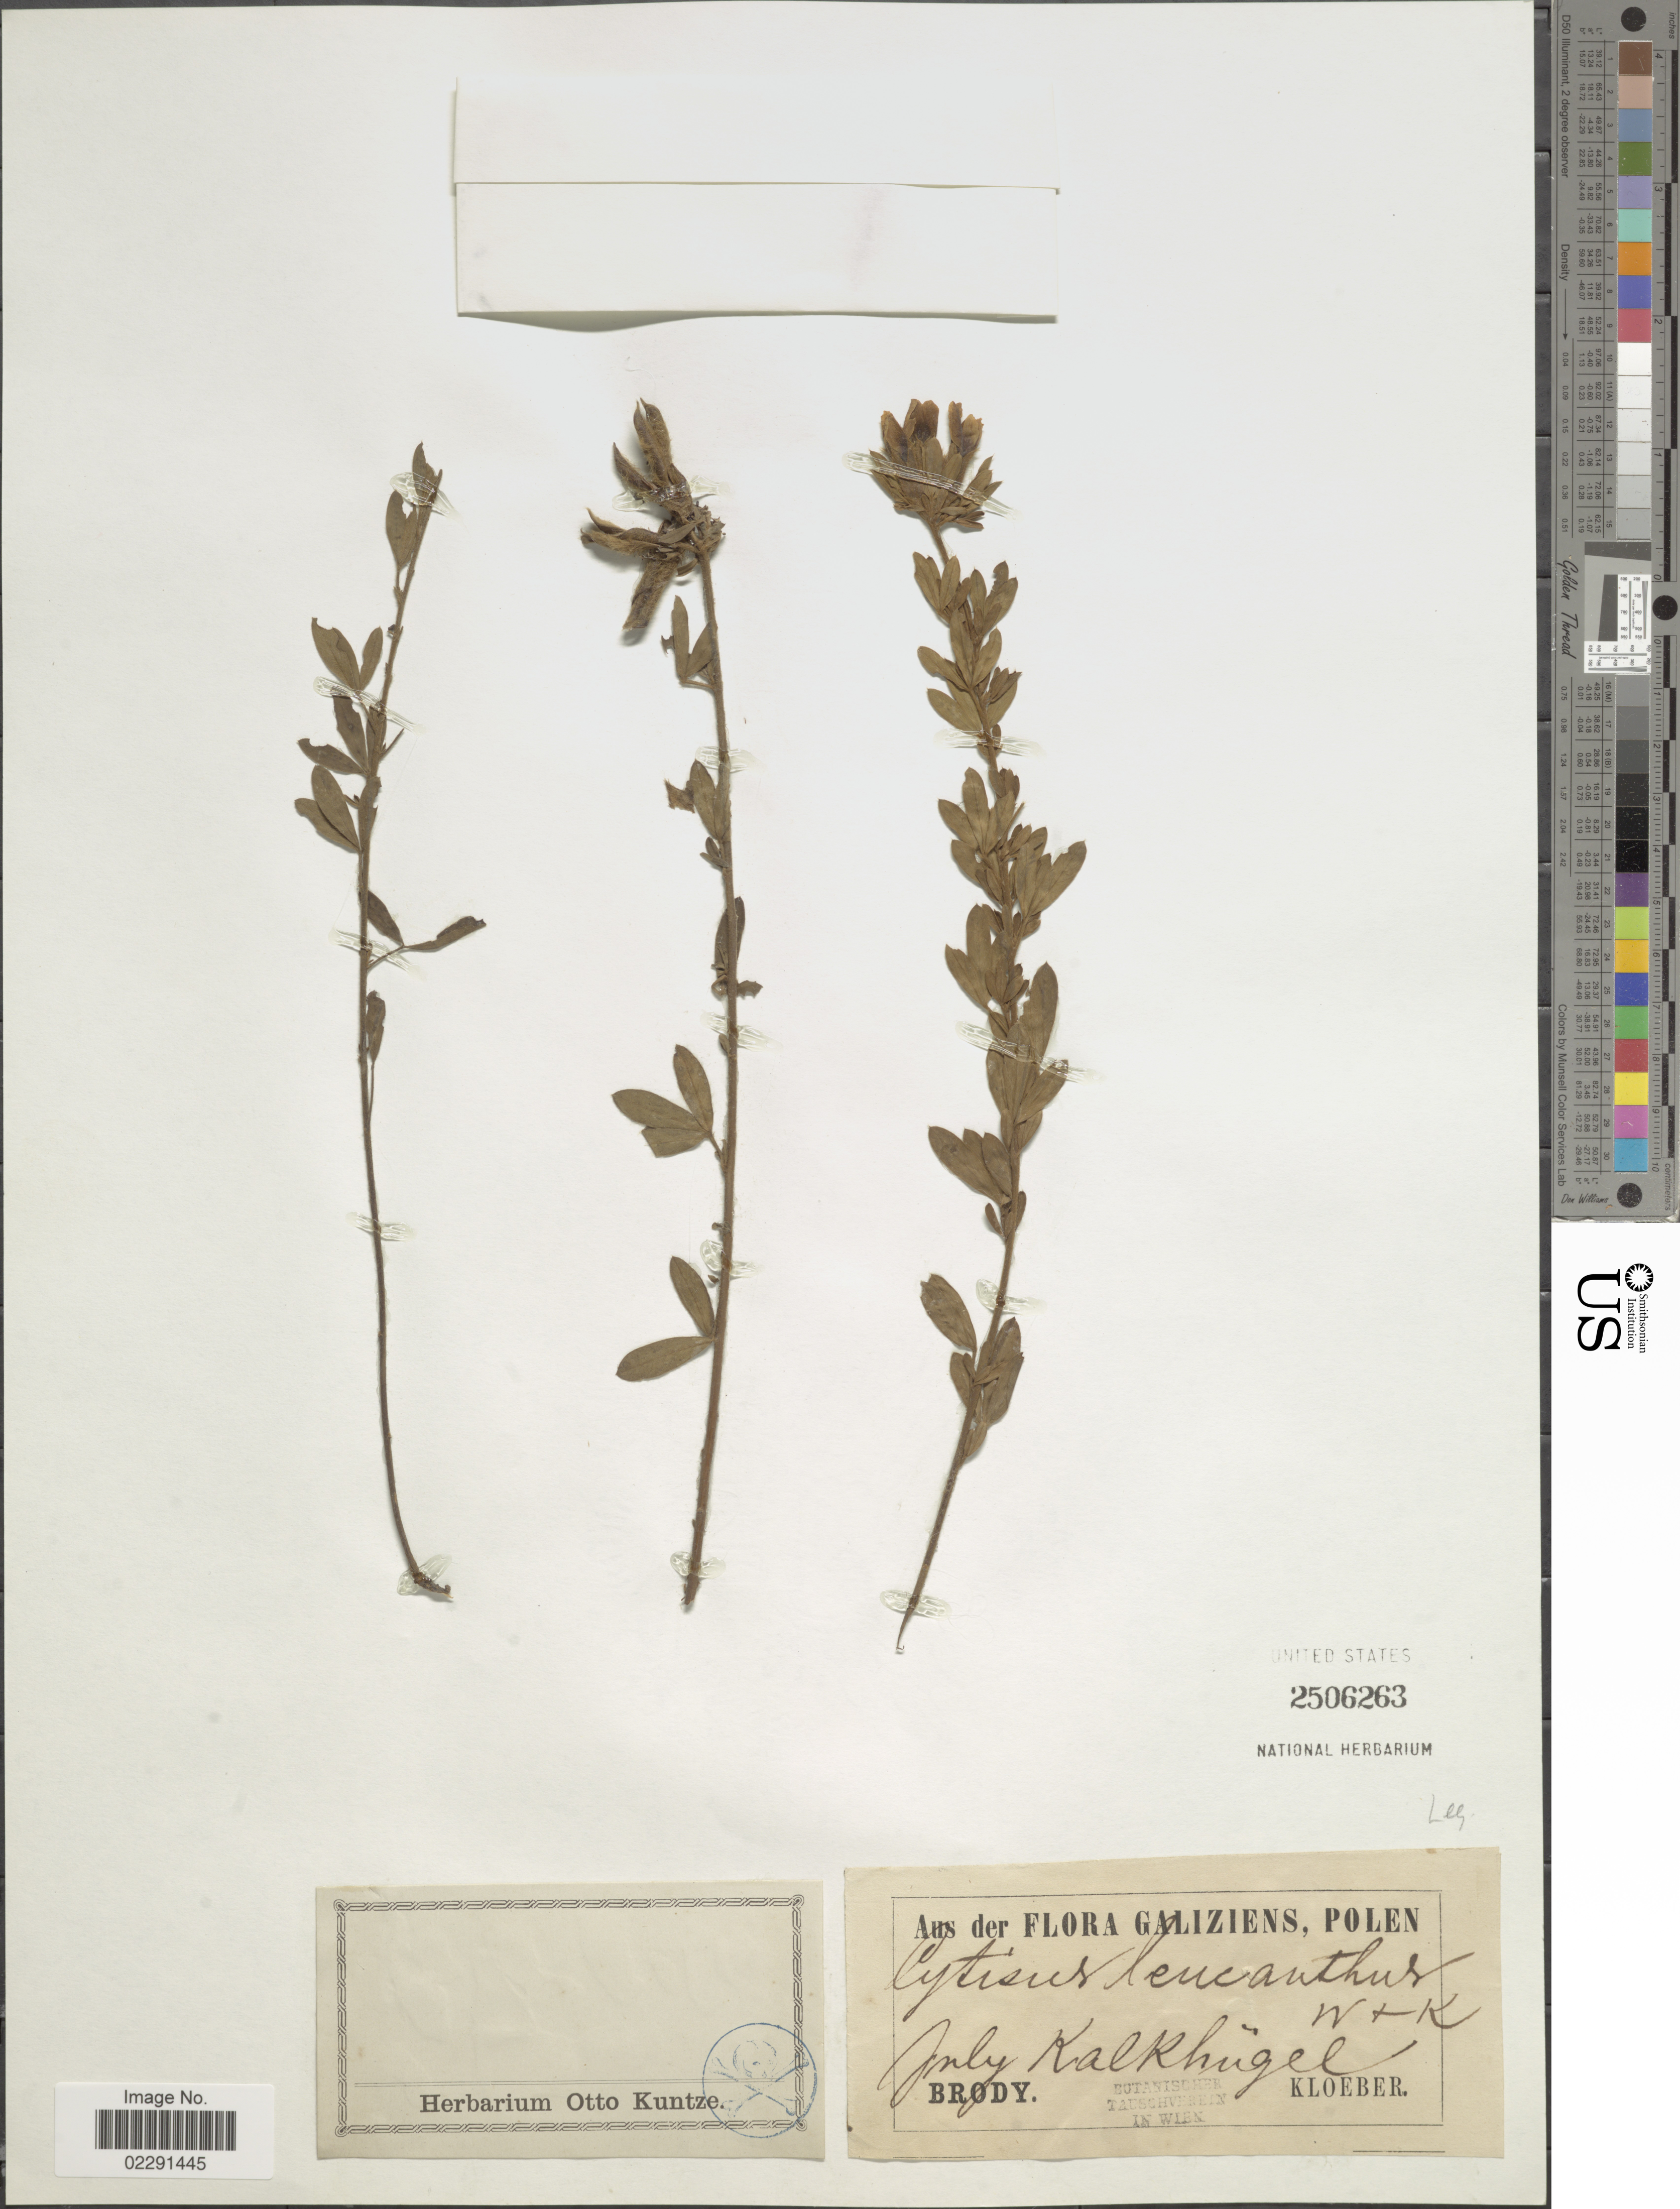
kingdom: Plantae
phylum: Tracheophyta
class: Magnoliopsida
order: Fabales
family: Fabaceae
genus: Cytisus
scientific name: Cytisus albus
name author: Hacq.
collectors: Kloeber, --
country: Poland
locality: And fer Flora Galiziens, Polen, Kalkhugel, Brody. [interpreted]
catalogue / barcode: US 2506263